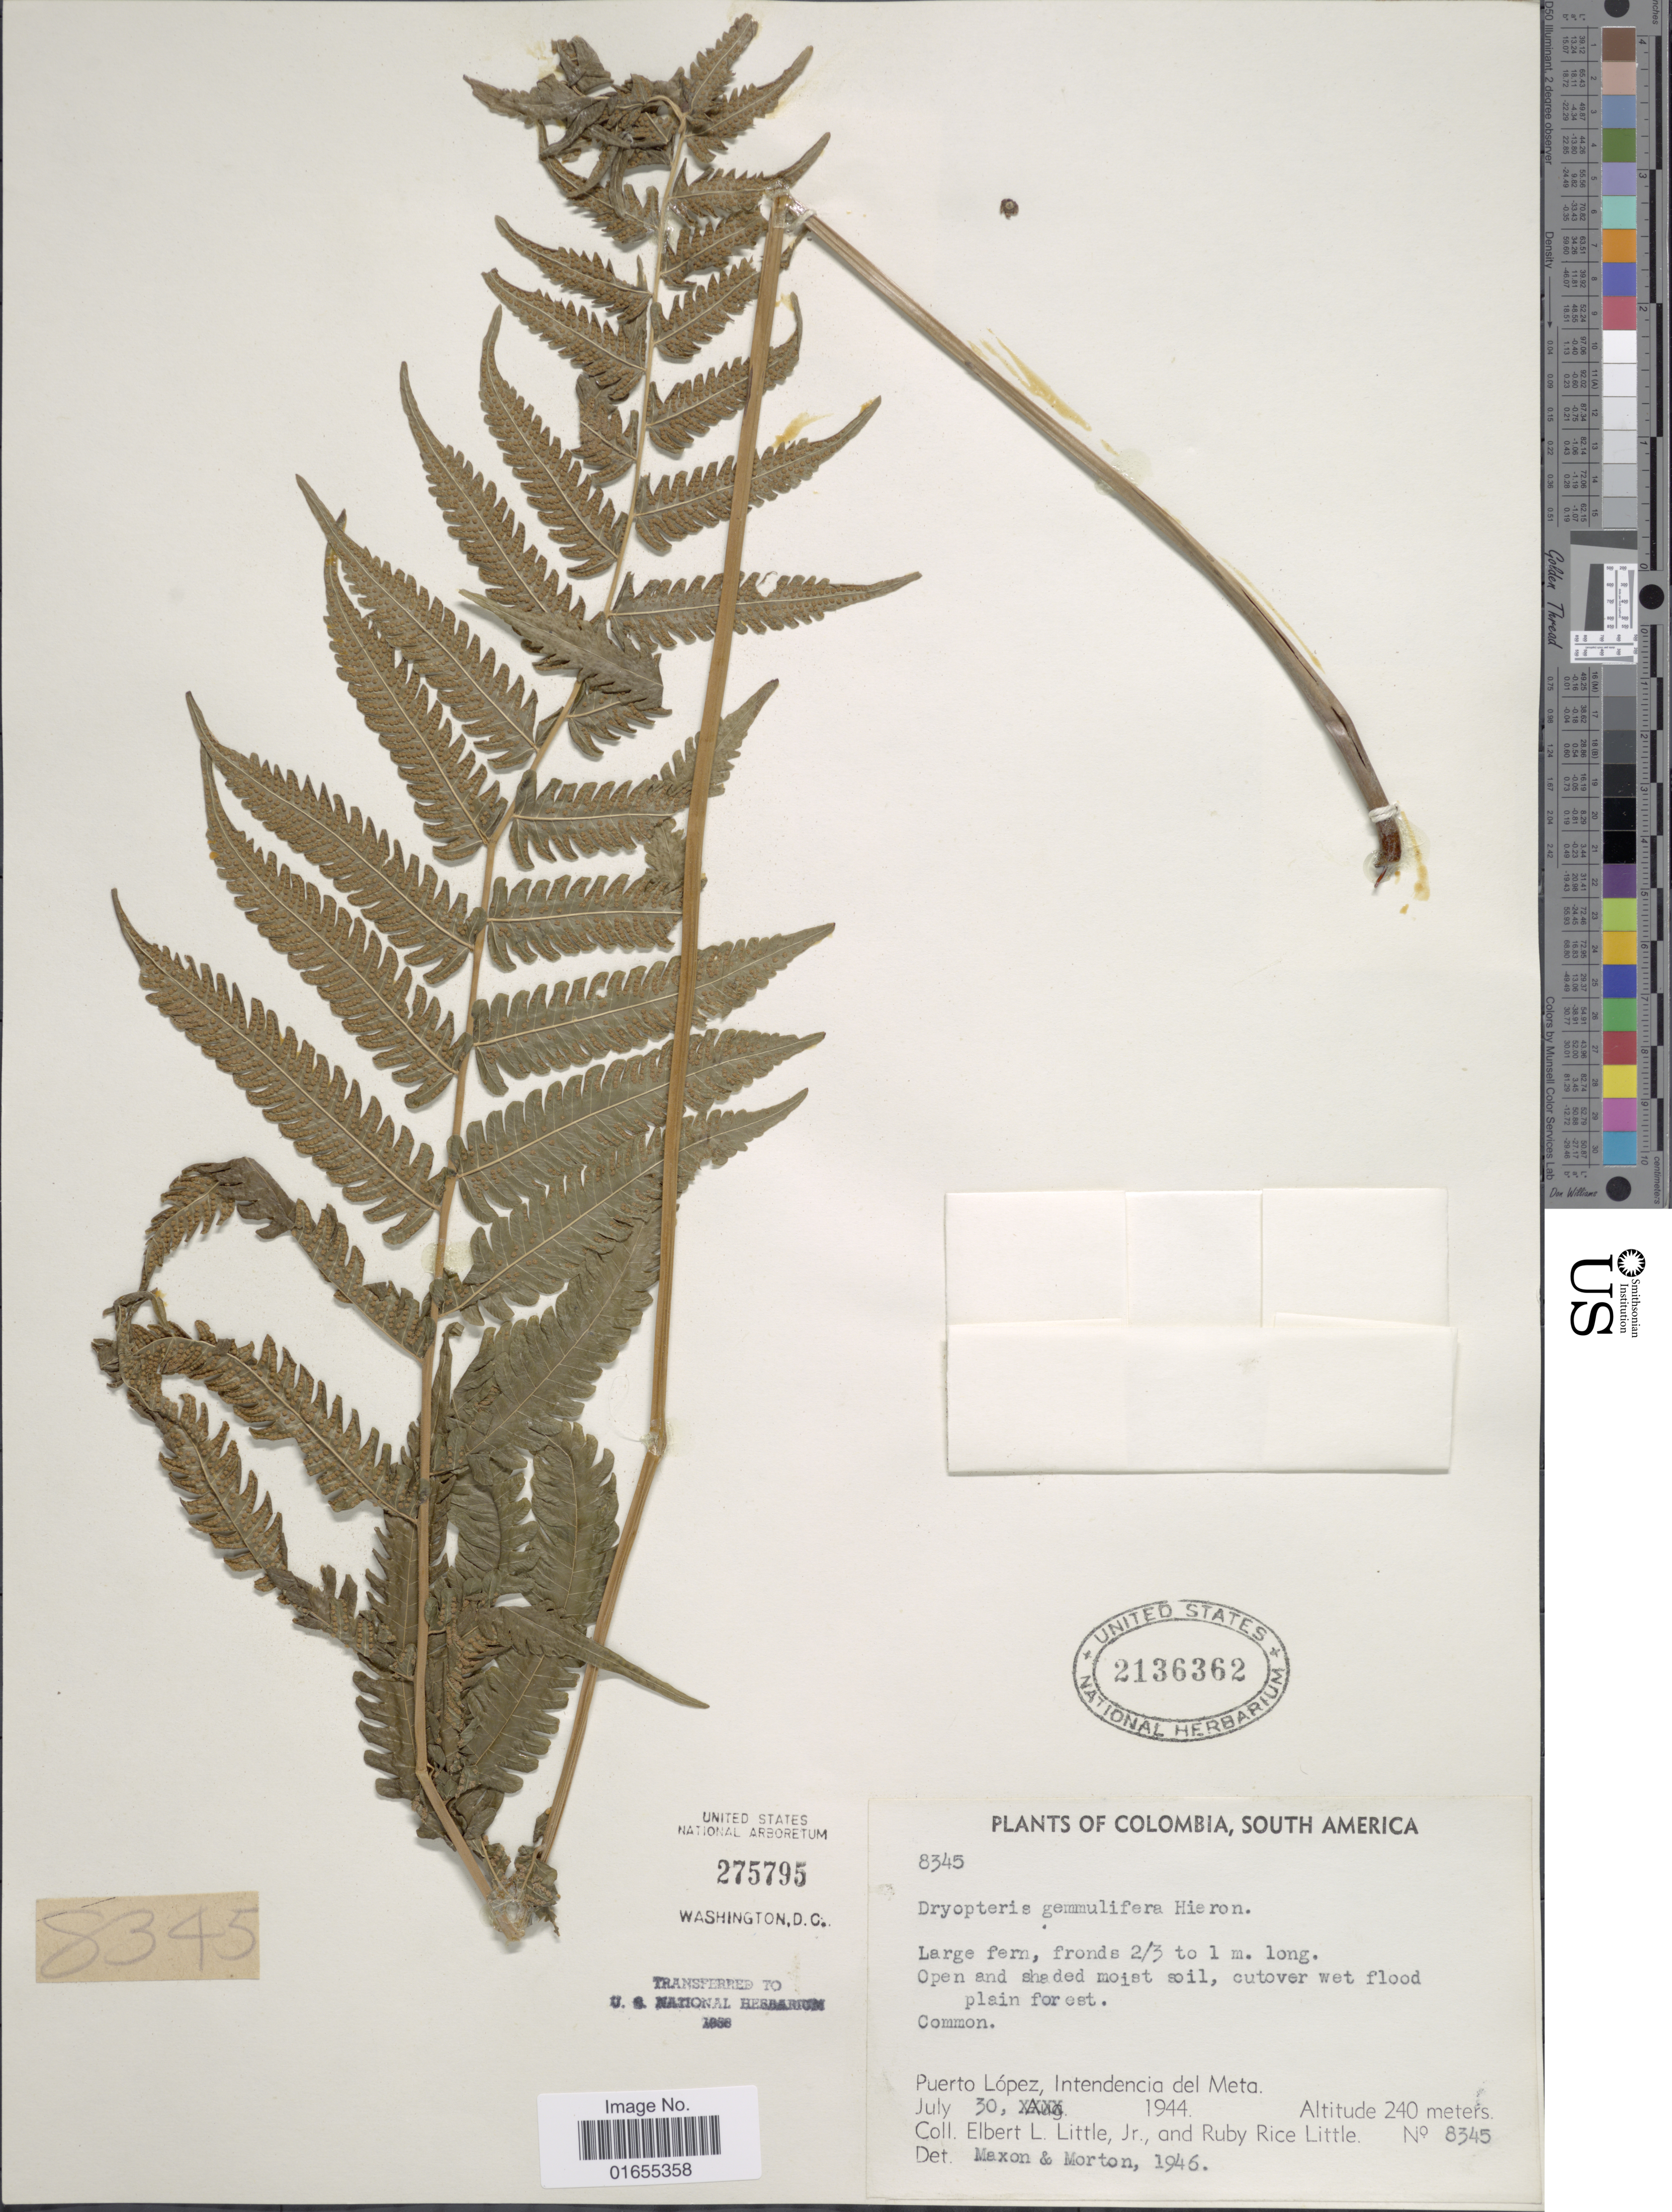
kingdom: Plantae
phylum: Tracheophyta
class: Polypodiopsida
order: Polypodiales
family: Thelypteridaceae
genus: Goniopteris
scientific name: Goniopteris gemmulifera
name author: (Hieron.) A.R. Sm. & D. Löve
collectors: E. L. Little & R. R. Little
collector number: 8345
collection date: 1944-07-30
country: Colombia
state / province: Meta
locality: Puerto Lopez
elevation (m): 240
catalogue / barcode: US 2136362